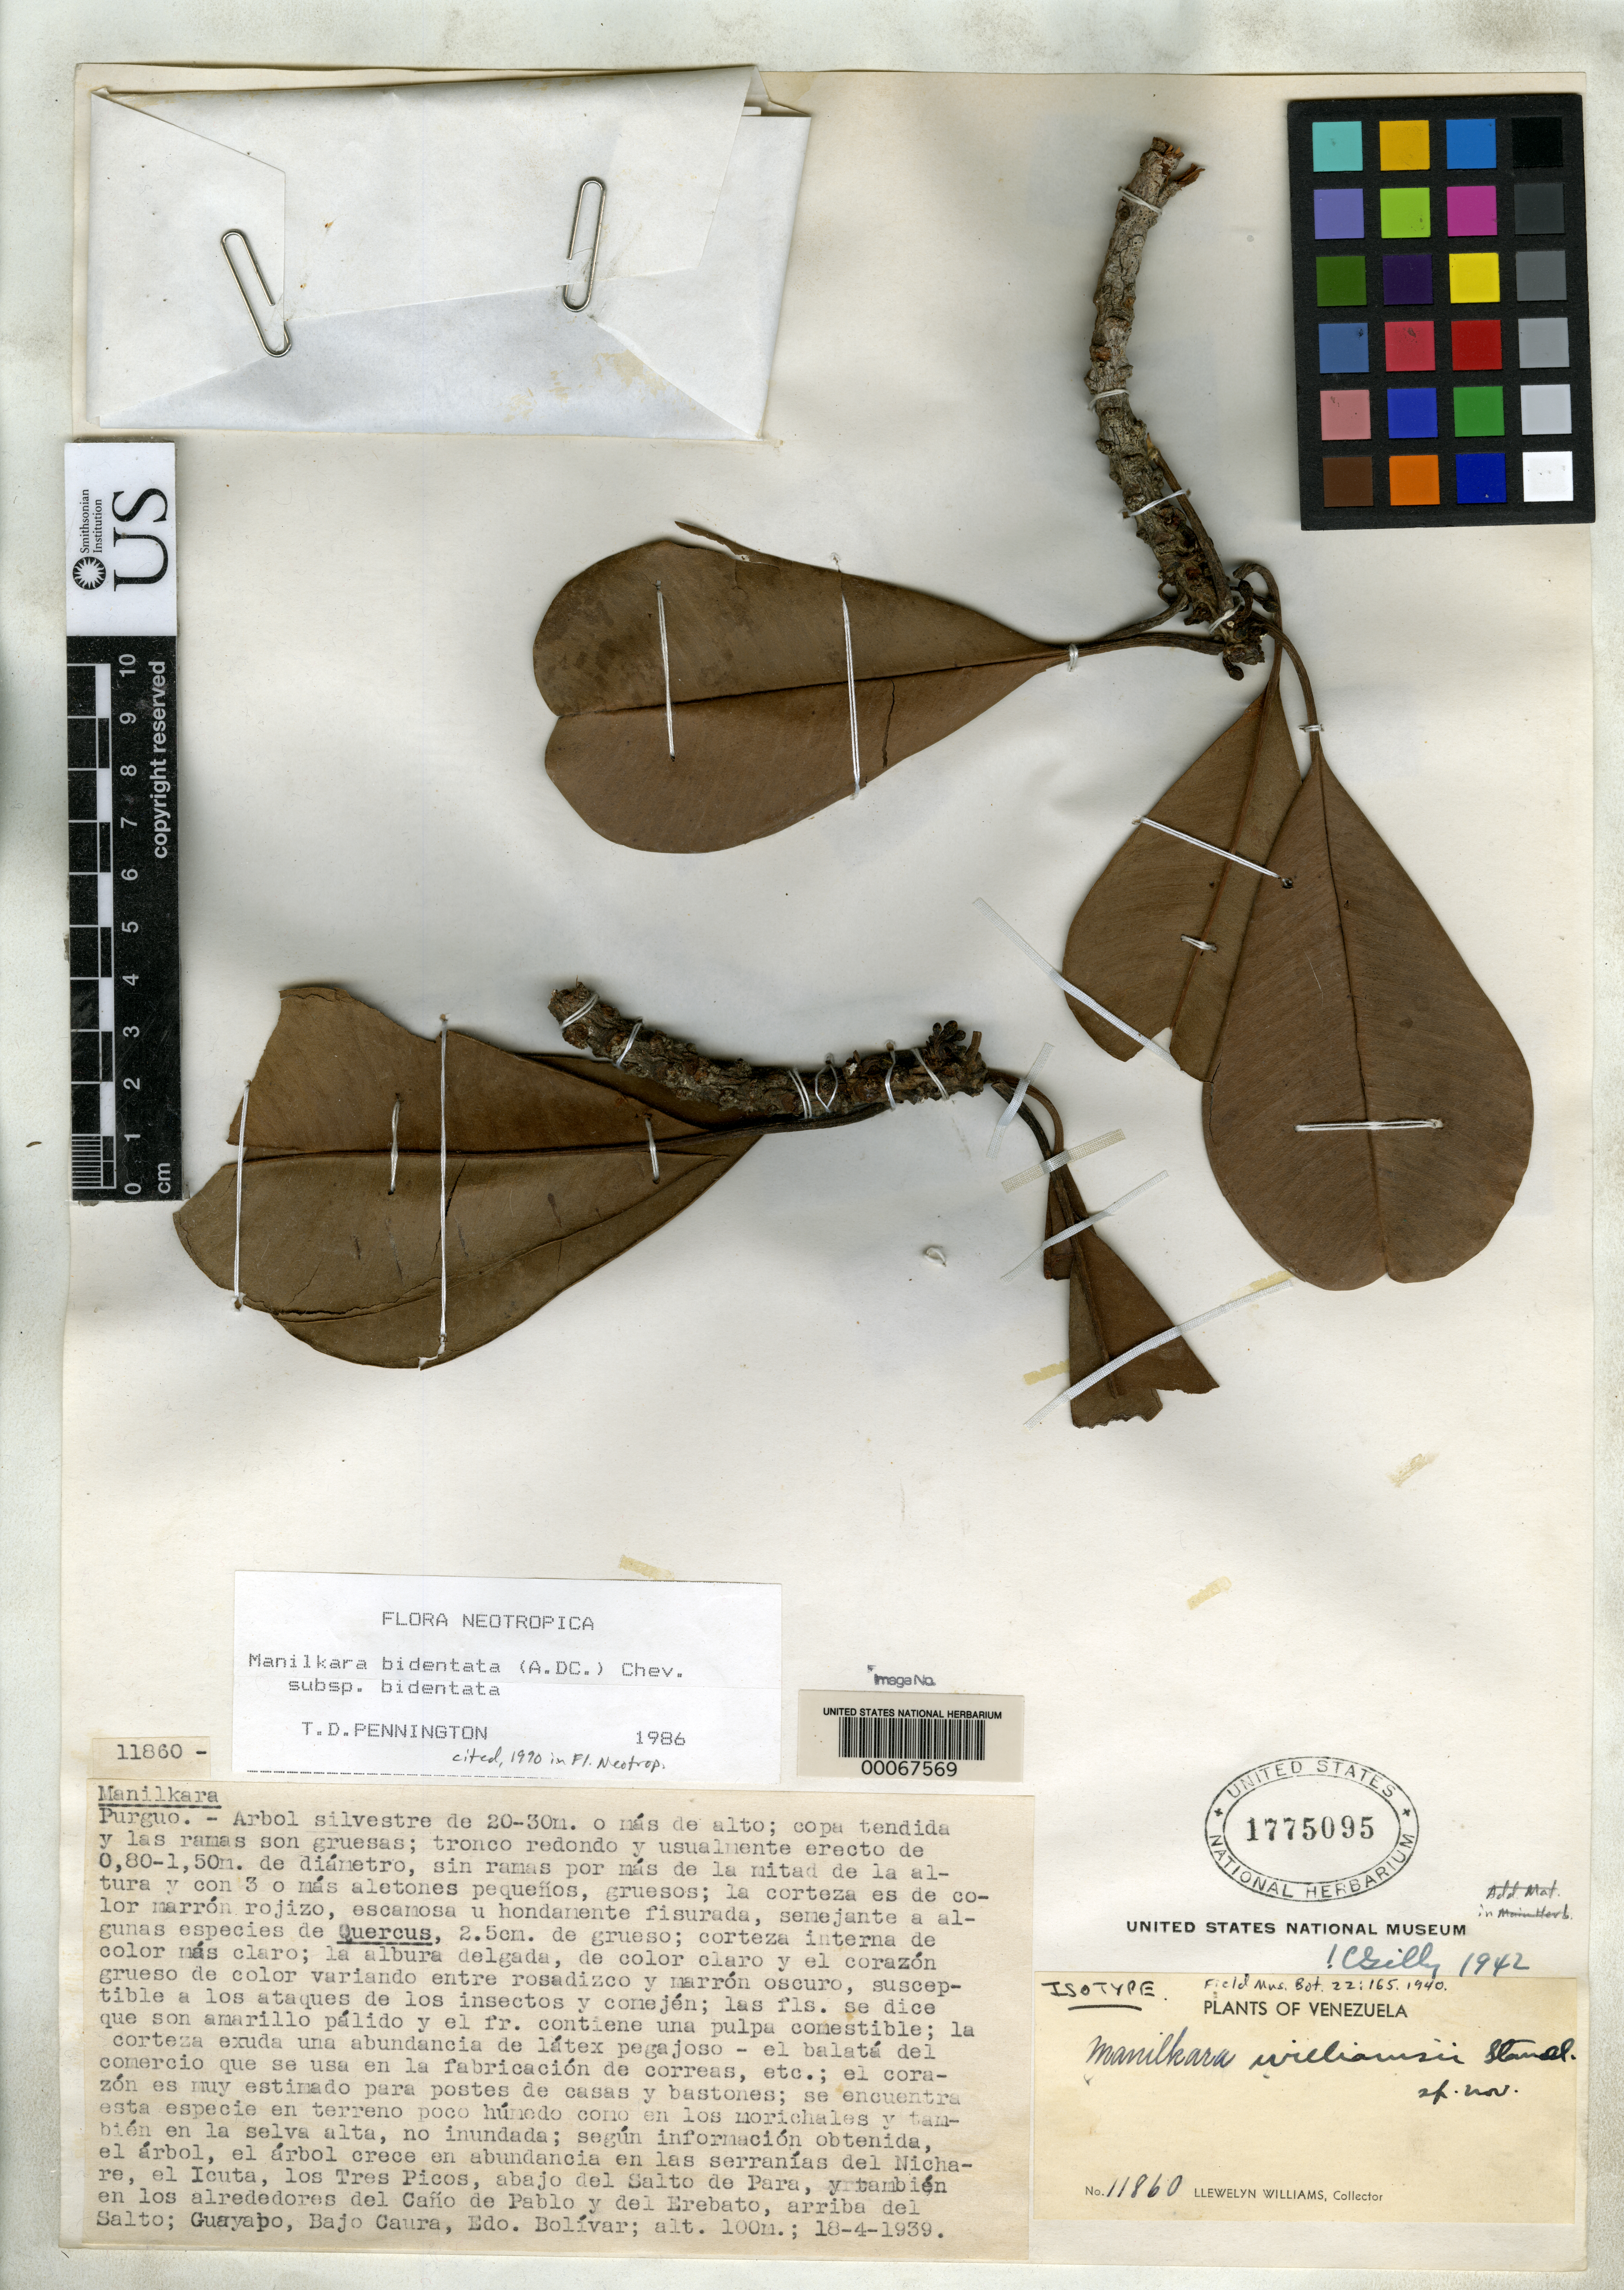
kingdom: Plantae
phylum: Tracheophyta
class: Magnoliopsida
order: Ericales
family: Sapotaceae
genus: Manilkara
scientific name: Manilkara williamsii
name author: Standl.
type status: Isotype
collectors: Ll. Williams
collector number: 11860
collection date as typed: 18 Apr 1939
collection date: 1939-04-18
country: Venezuela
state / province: Bolivar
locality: Guayapo, Bajocavra.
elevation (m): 100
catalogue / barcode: US 1775095